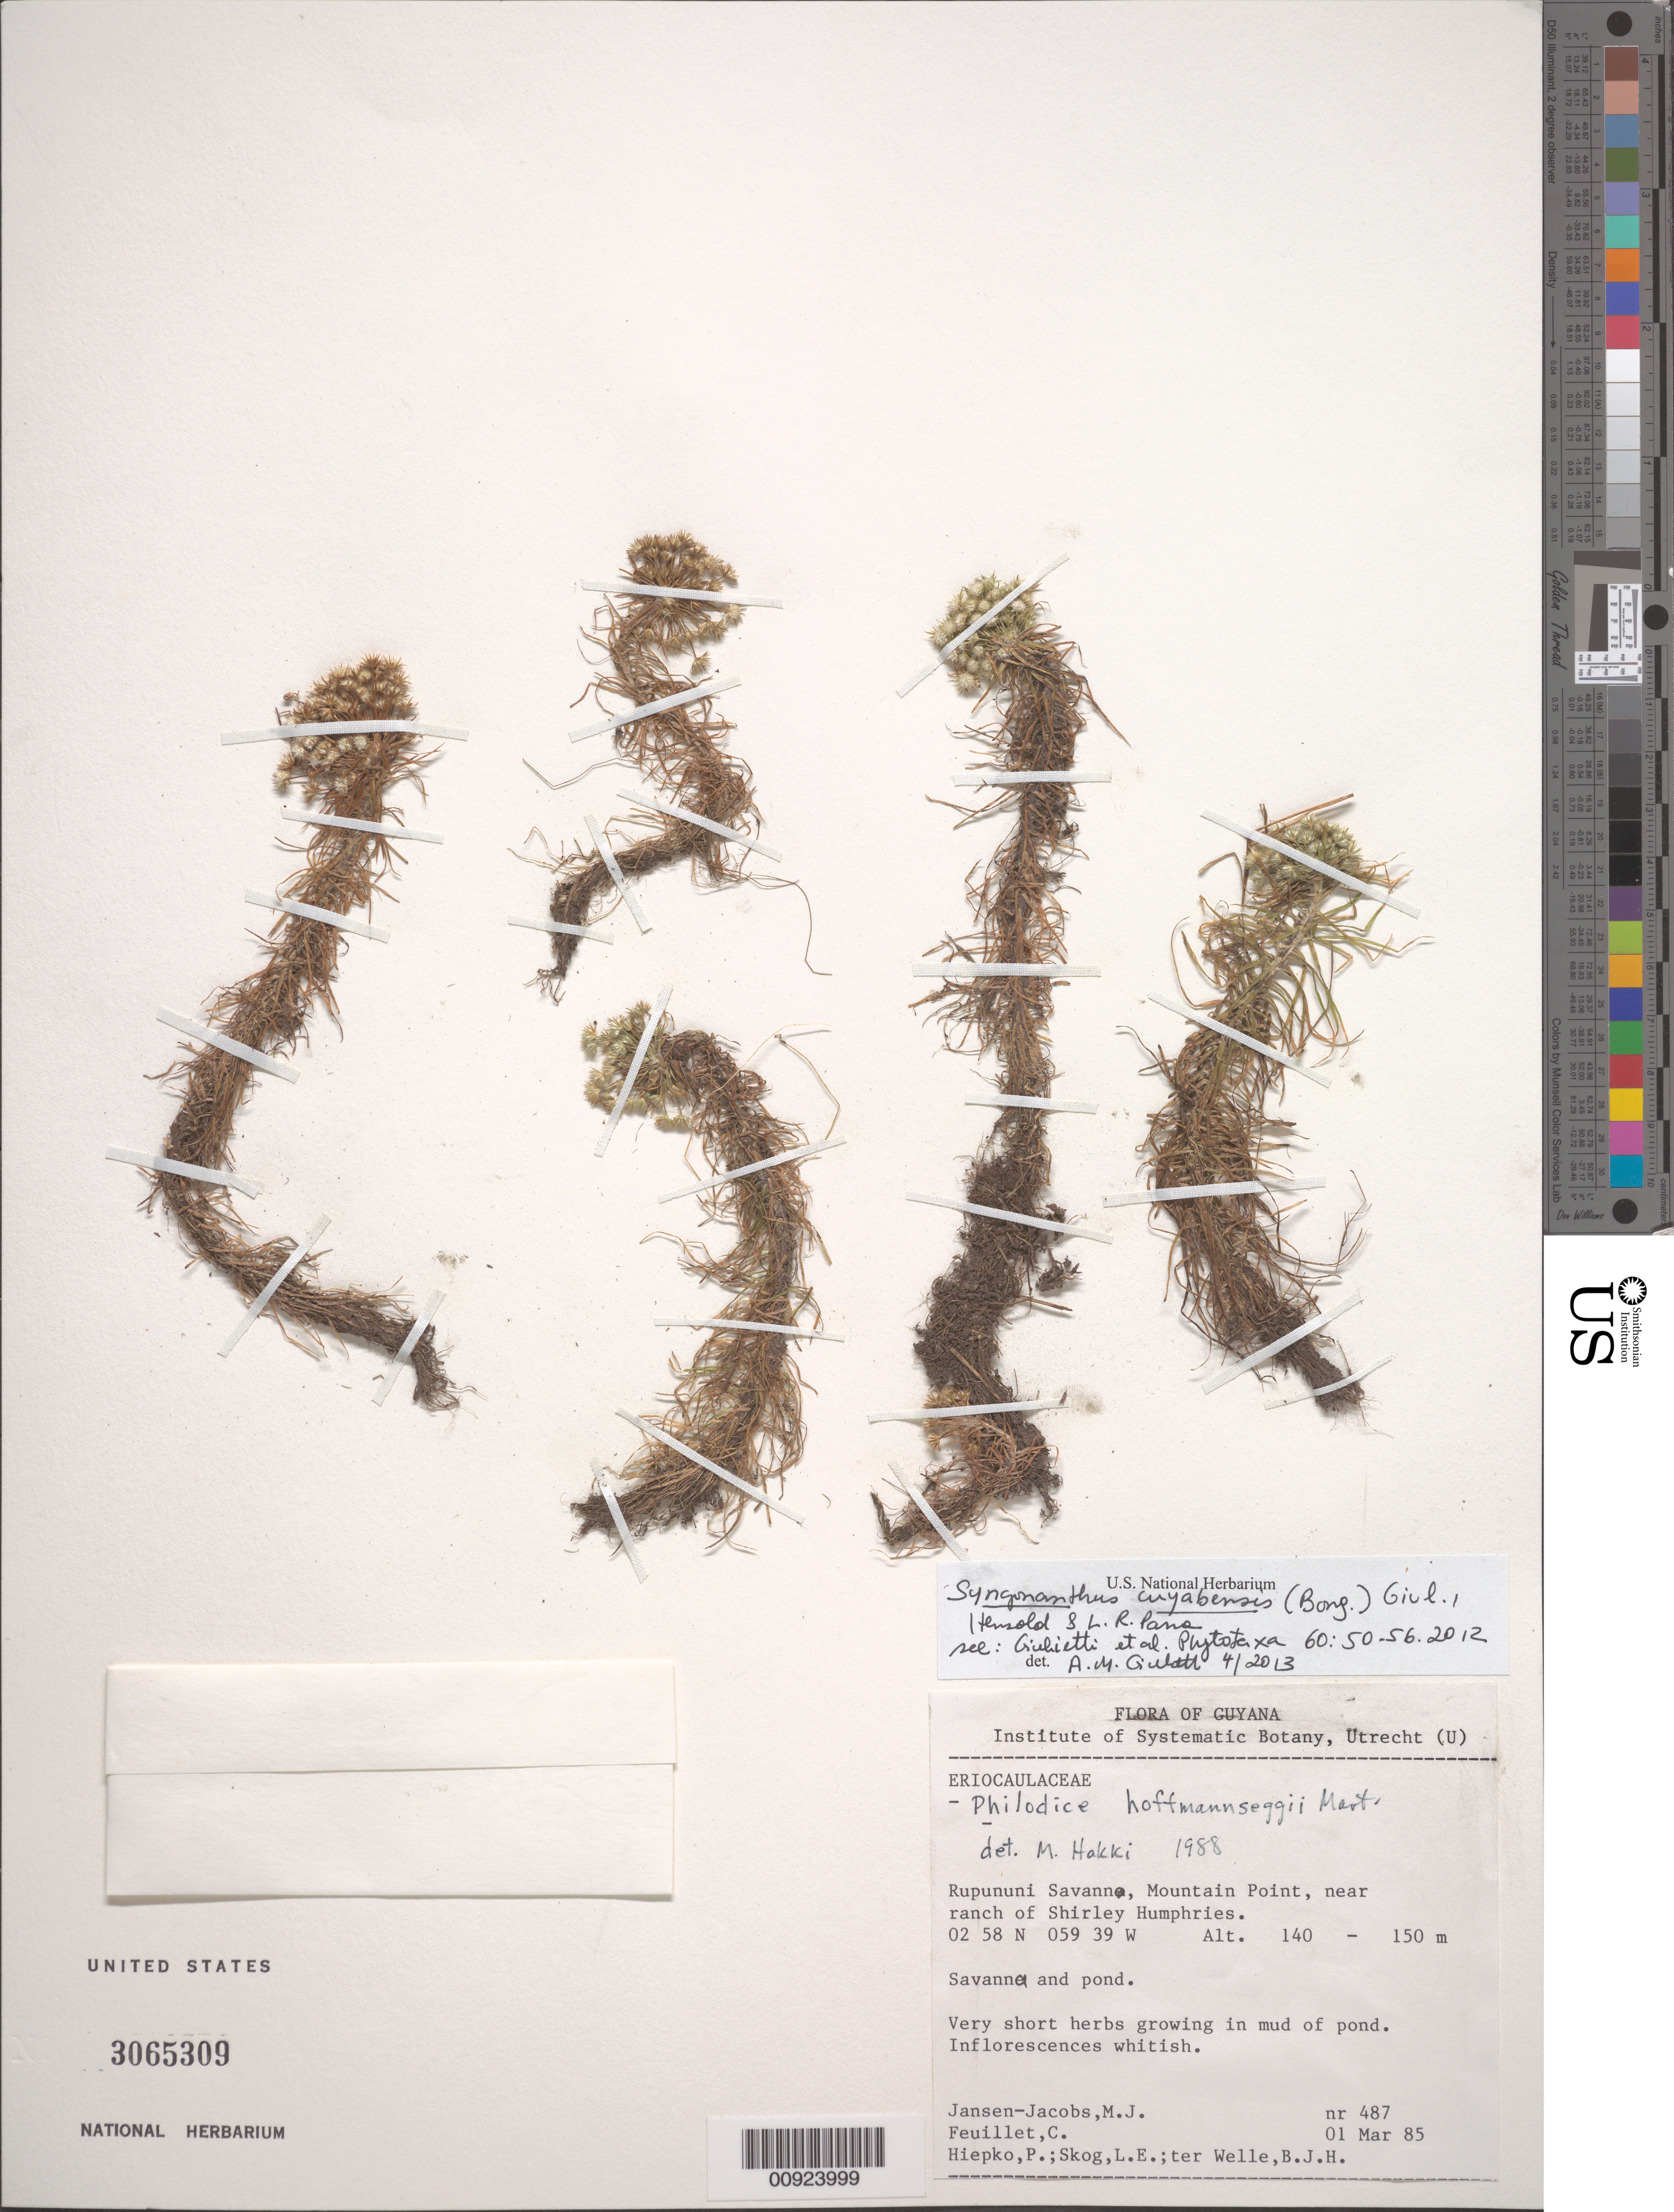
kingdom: Plantae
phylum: Tracheophyta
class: Liliopsida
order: Poales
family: Eriocaulaceae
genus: Syngonanthus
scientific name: Syngonanthus cuyabensis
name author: (Bong.) Giul. et al.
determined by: Giulietti, Ana M.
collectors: M. J. Jansen-Jacobs, C. Feuillet, P. H. Hiepko, L. E. Skog & B. Welle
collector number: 487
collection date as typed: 1-Mar-85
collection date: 1985-03-01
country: Guyana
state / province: U. Takutu-U. Essequibo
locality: Rupununi Savanna, Mountain Point, near ranch of Shirley Humphries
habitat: Savanna and pond; growing in mud of pond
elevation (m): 140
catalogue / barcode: US 3065309